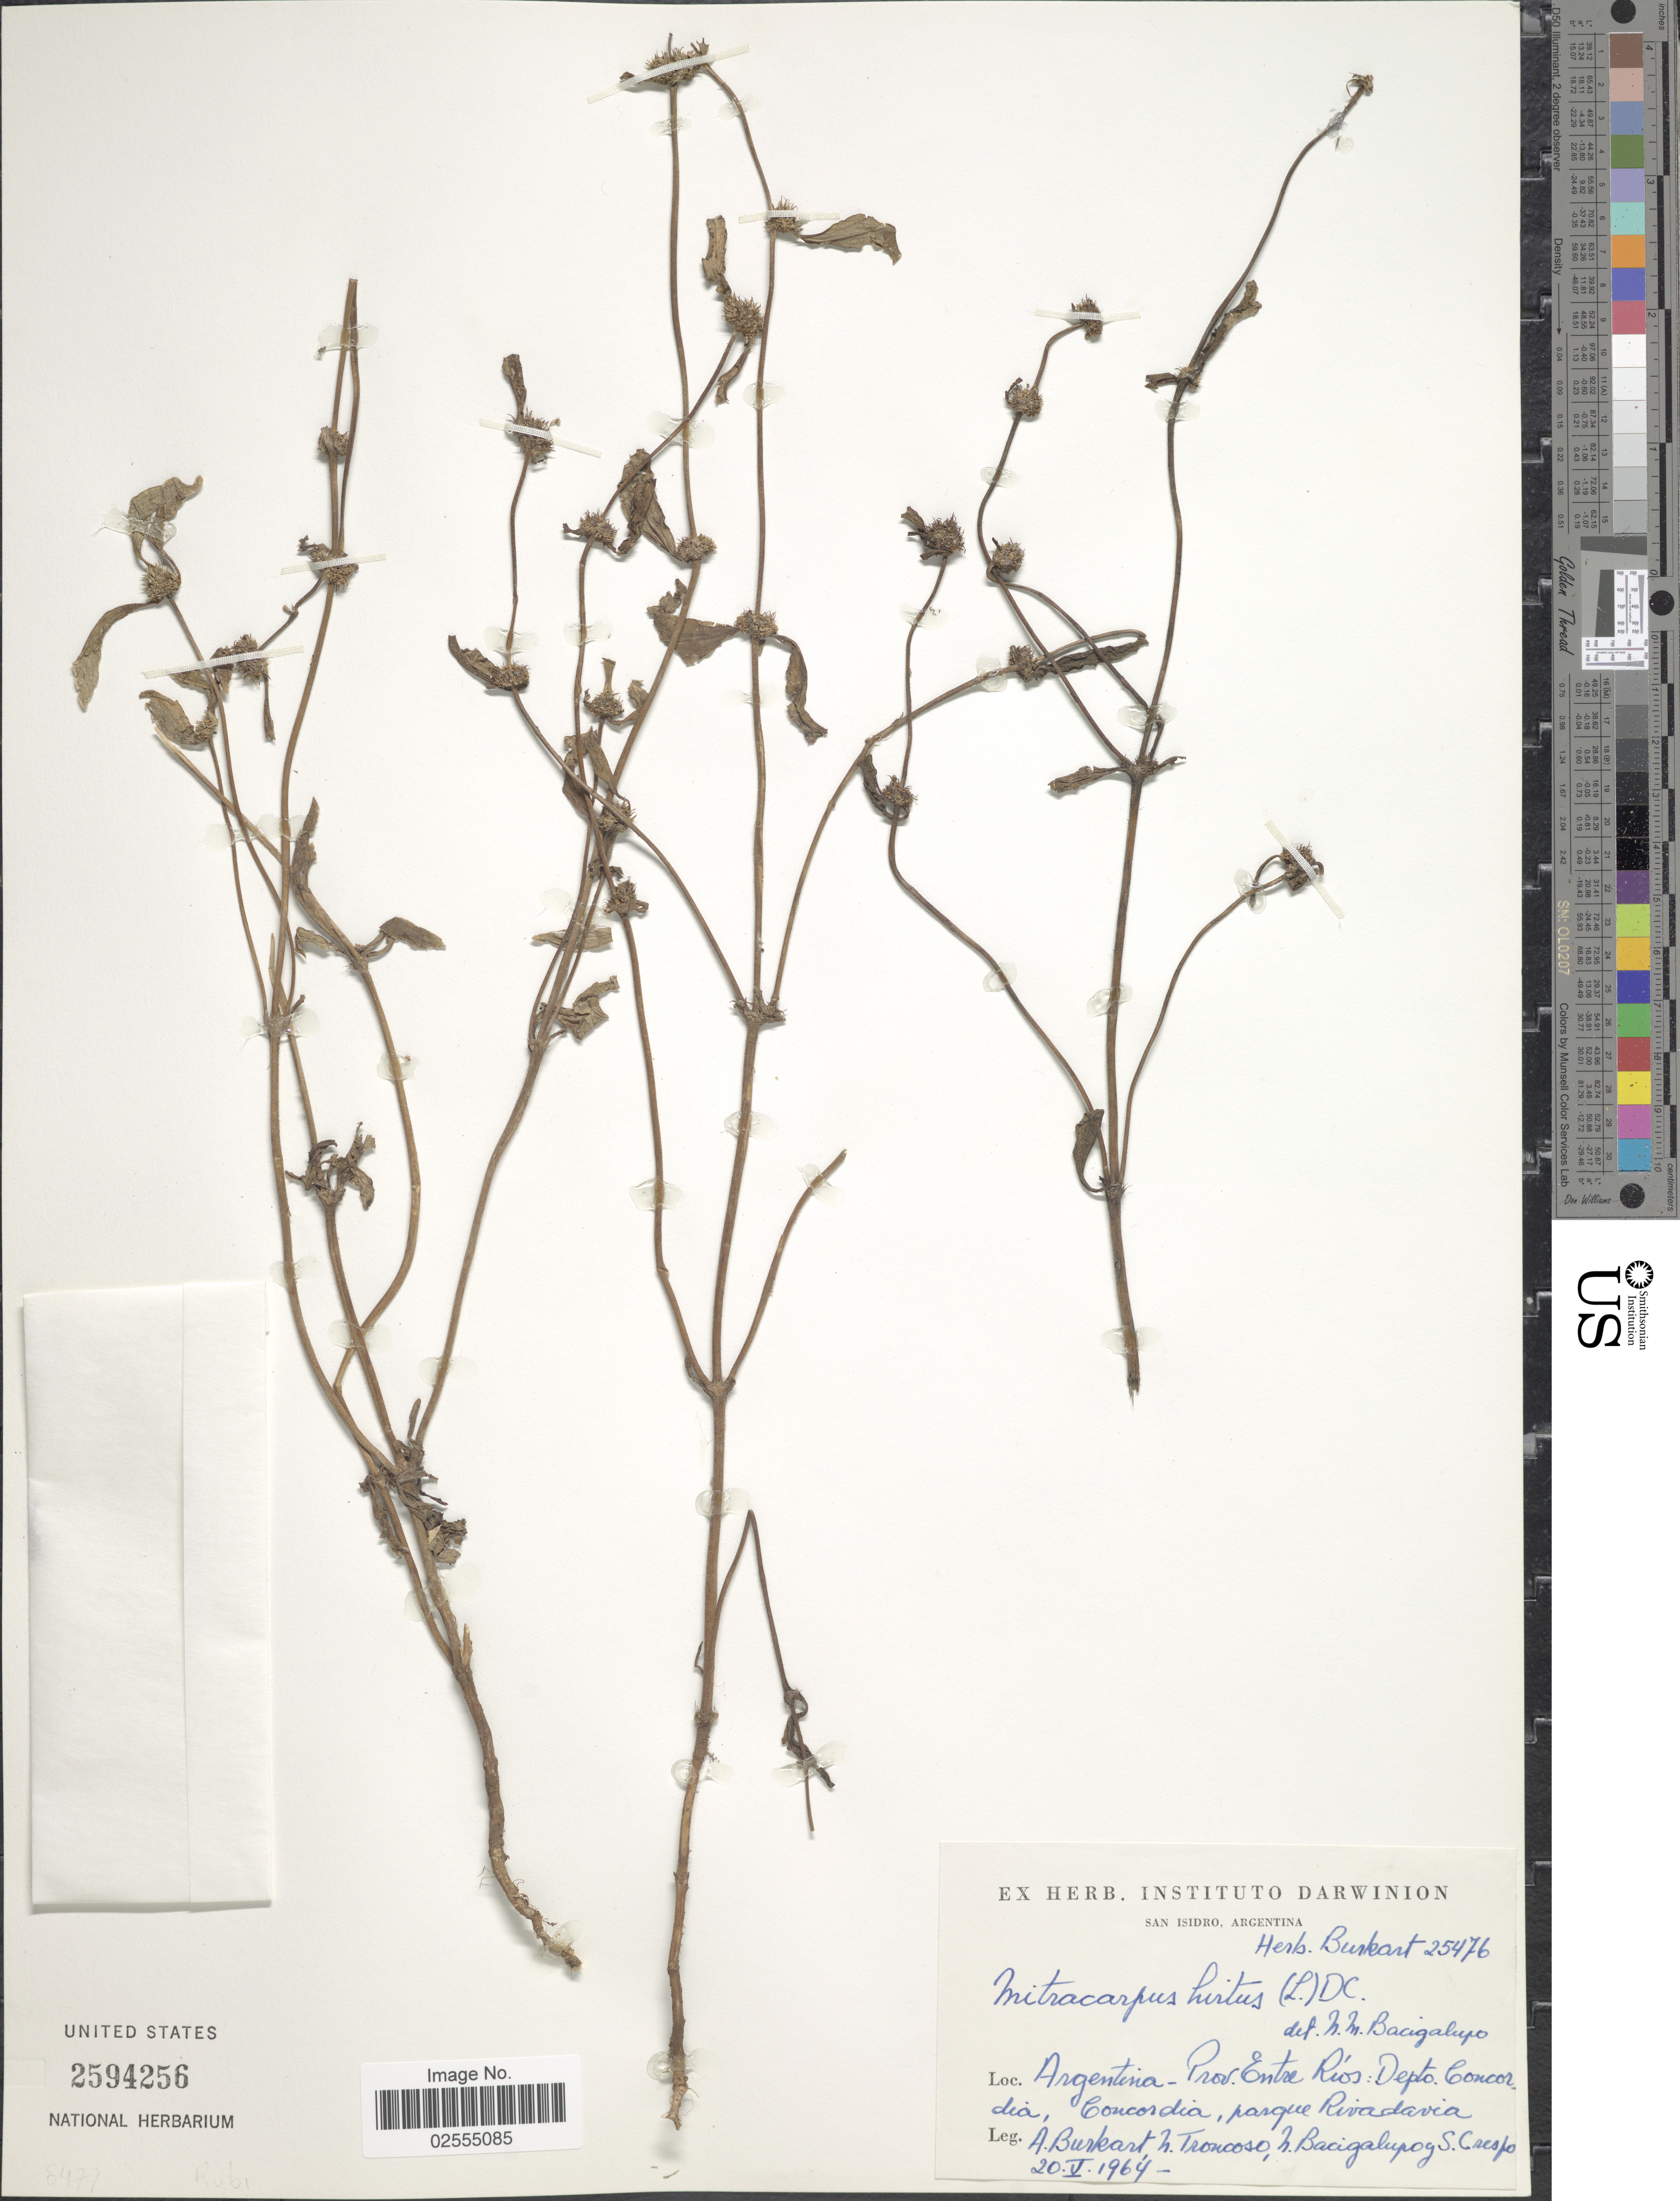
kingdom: Plantae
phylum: Tracheophyta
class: Magnoliopsida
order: Gentianales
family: Rubiaceae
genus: Mitracarpus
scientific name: Mitracarpus hirtus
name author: (L.) DC.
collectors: A. E. Burkart, N. Troncoso, N. M. Bacigalupo & S. Crespo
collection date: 1964-05-20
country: Argentina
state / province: Entre Rios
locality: Argentina, Entre Rios: Depto. Concordia, Concordia, parque Rivadavia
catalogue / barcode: US 2594256